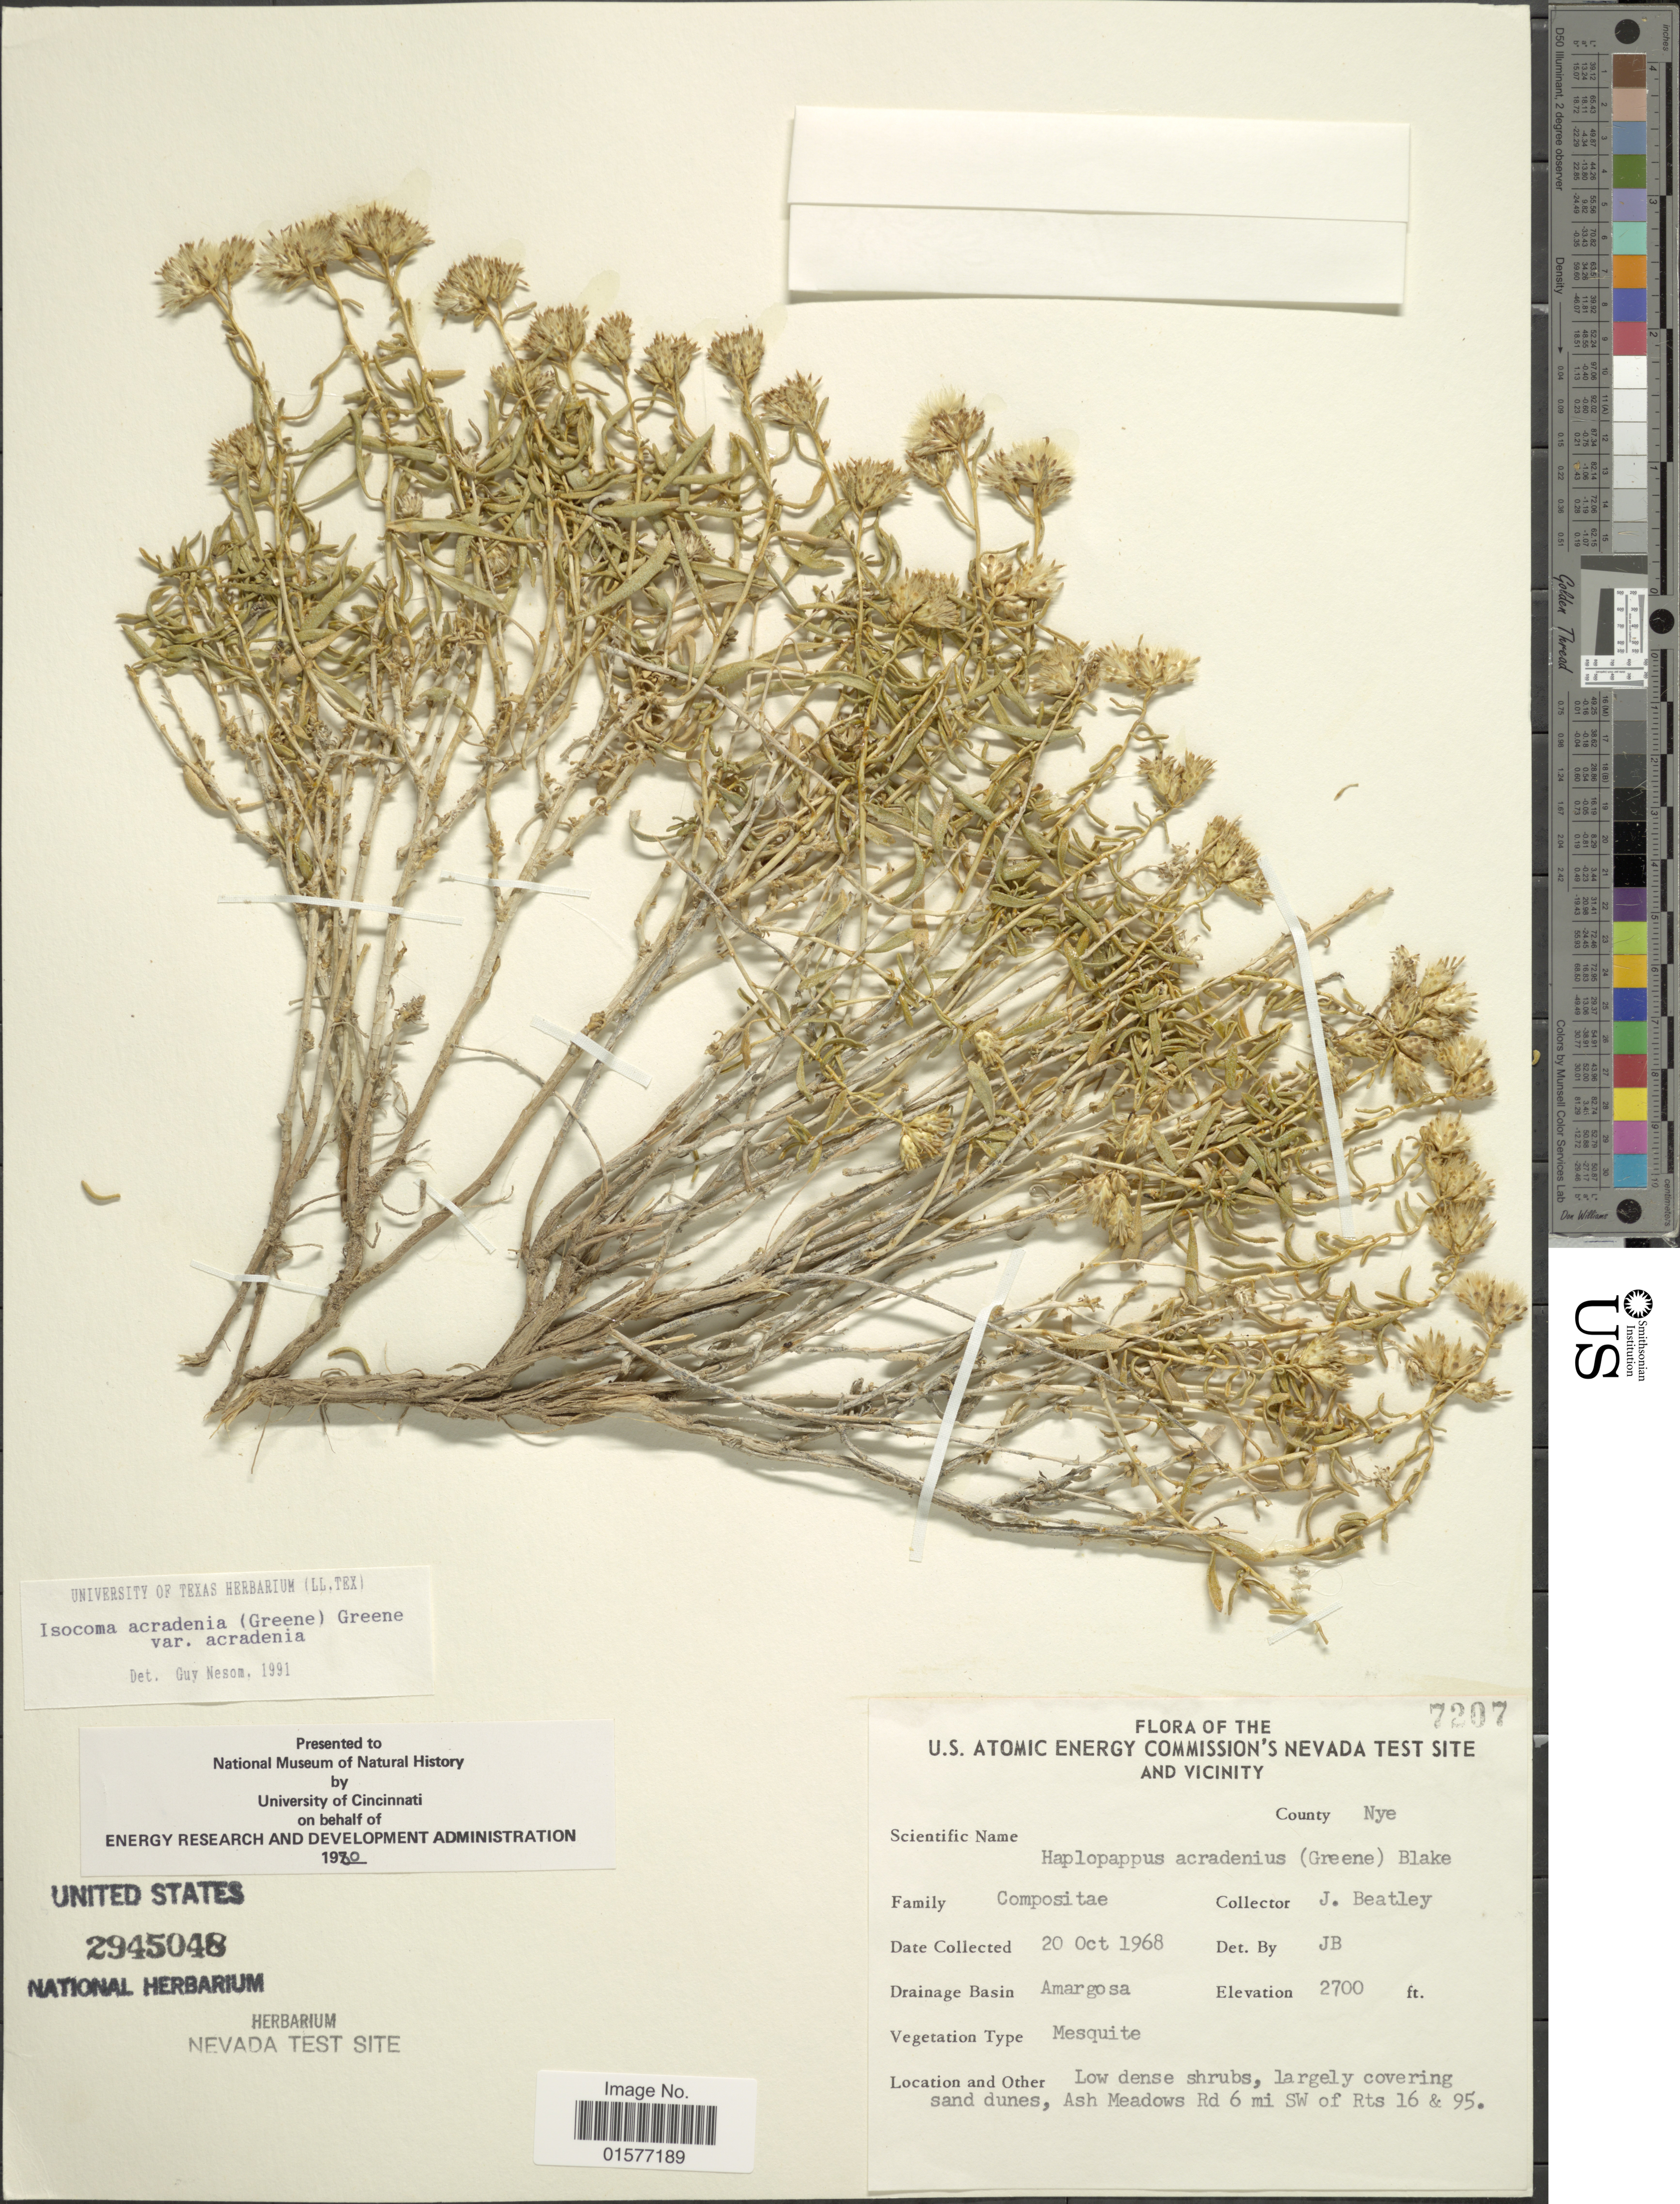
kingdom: Plantae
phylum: Tracheophyta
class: Magnoliopsida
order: Asterales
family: Asteraceae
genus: Isocoma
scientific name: Isocoma acradenia var. acradenia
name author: (Greene) Greene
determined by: Urbatsch, Lowell E., Curator (LSU), Louisiana State University (UNITED STATES)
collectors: J. C. Beatley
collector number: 7207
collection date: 1968-10-20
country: United States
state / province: Nevada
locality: U.S. Atomic Energy Commission's Nevada Test Site And Vicinity, County Nye, Drainage Basin Amargosa, Low dense shrubs, largely covering sand dunes, Ash Meadows Rd 6 mi SW of Rts 16 & 95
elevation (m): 823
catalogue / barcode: US 2945048